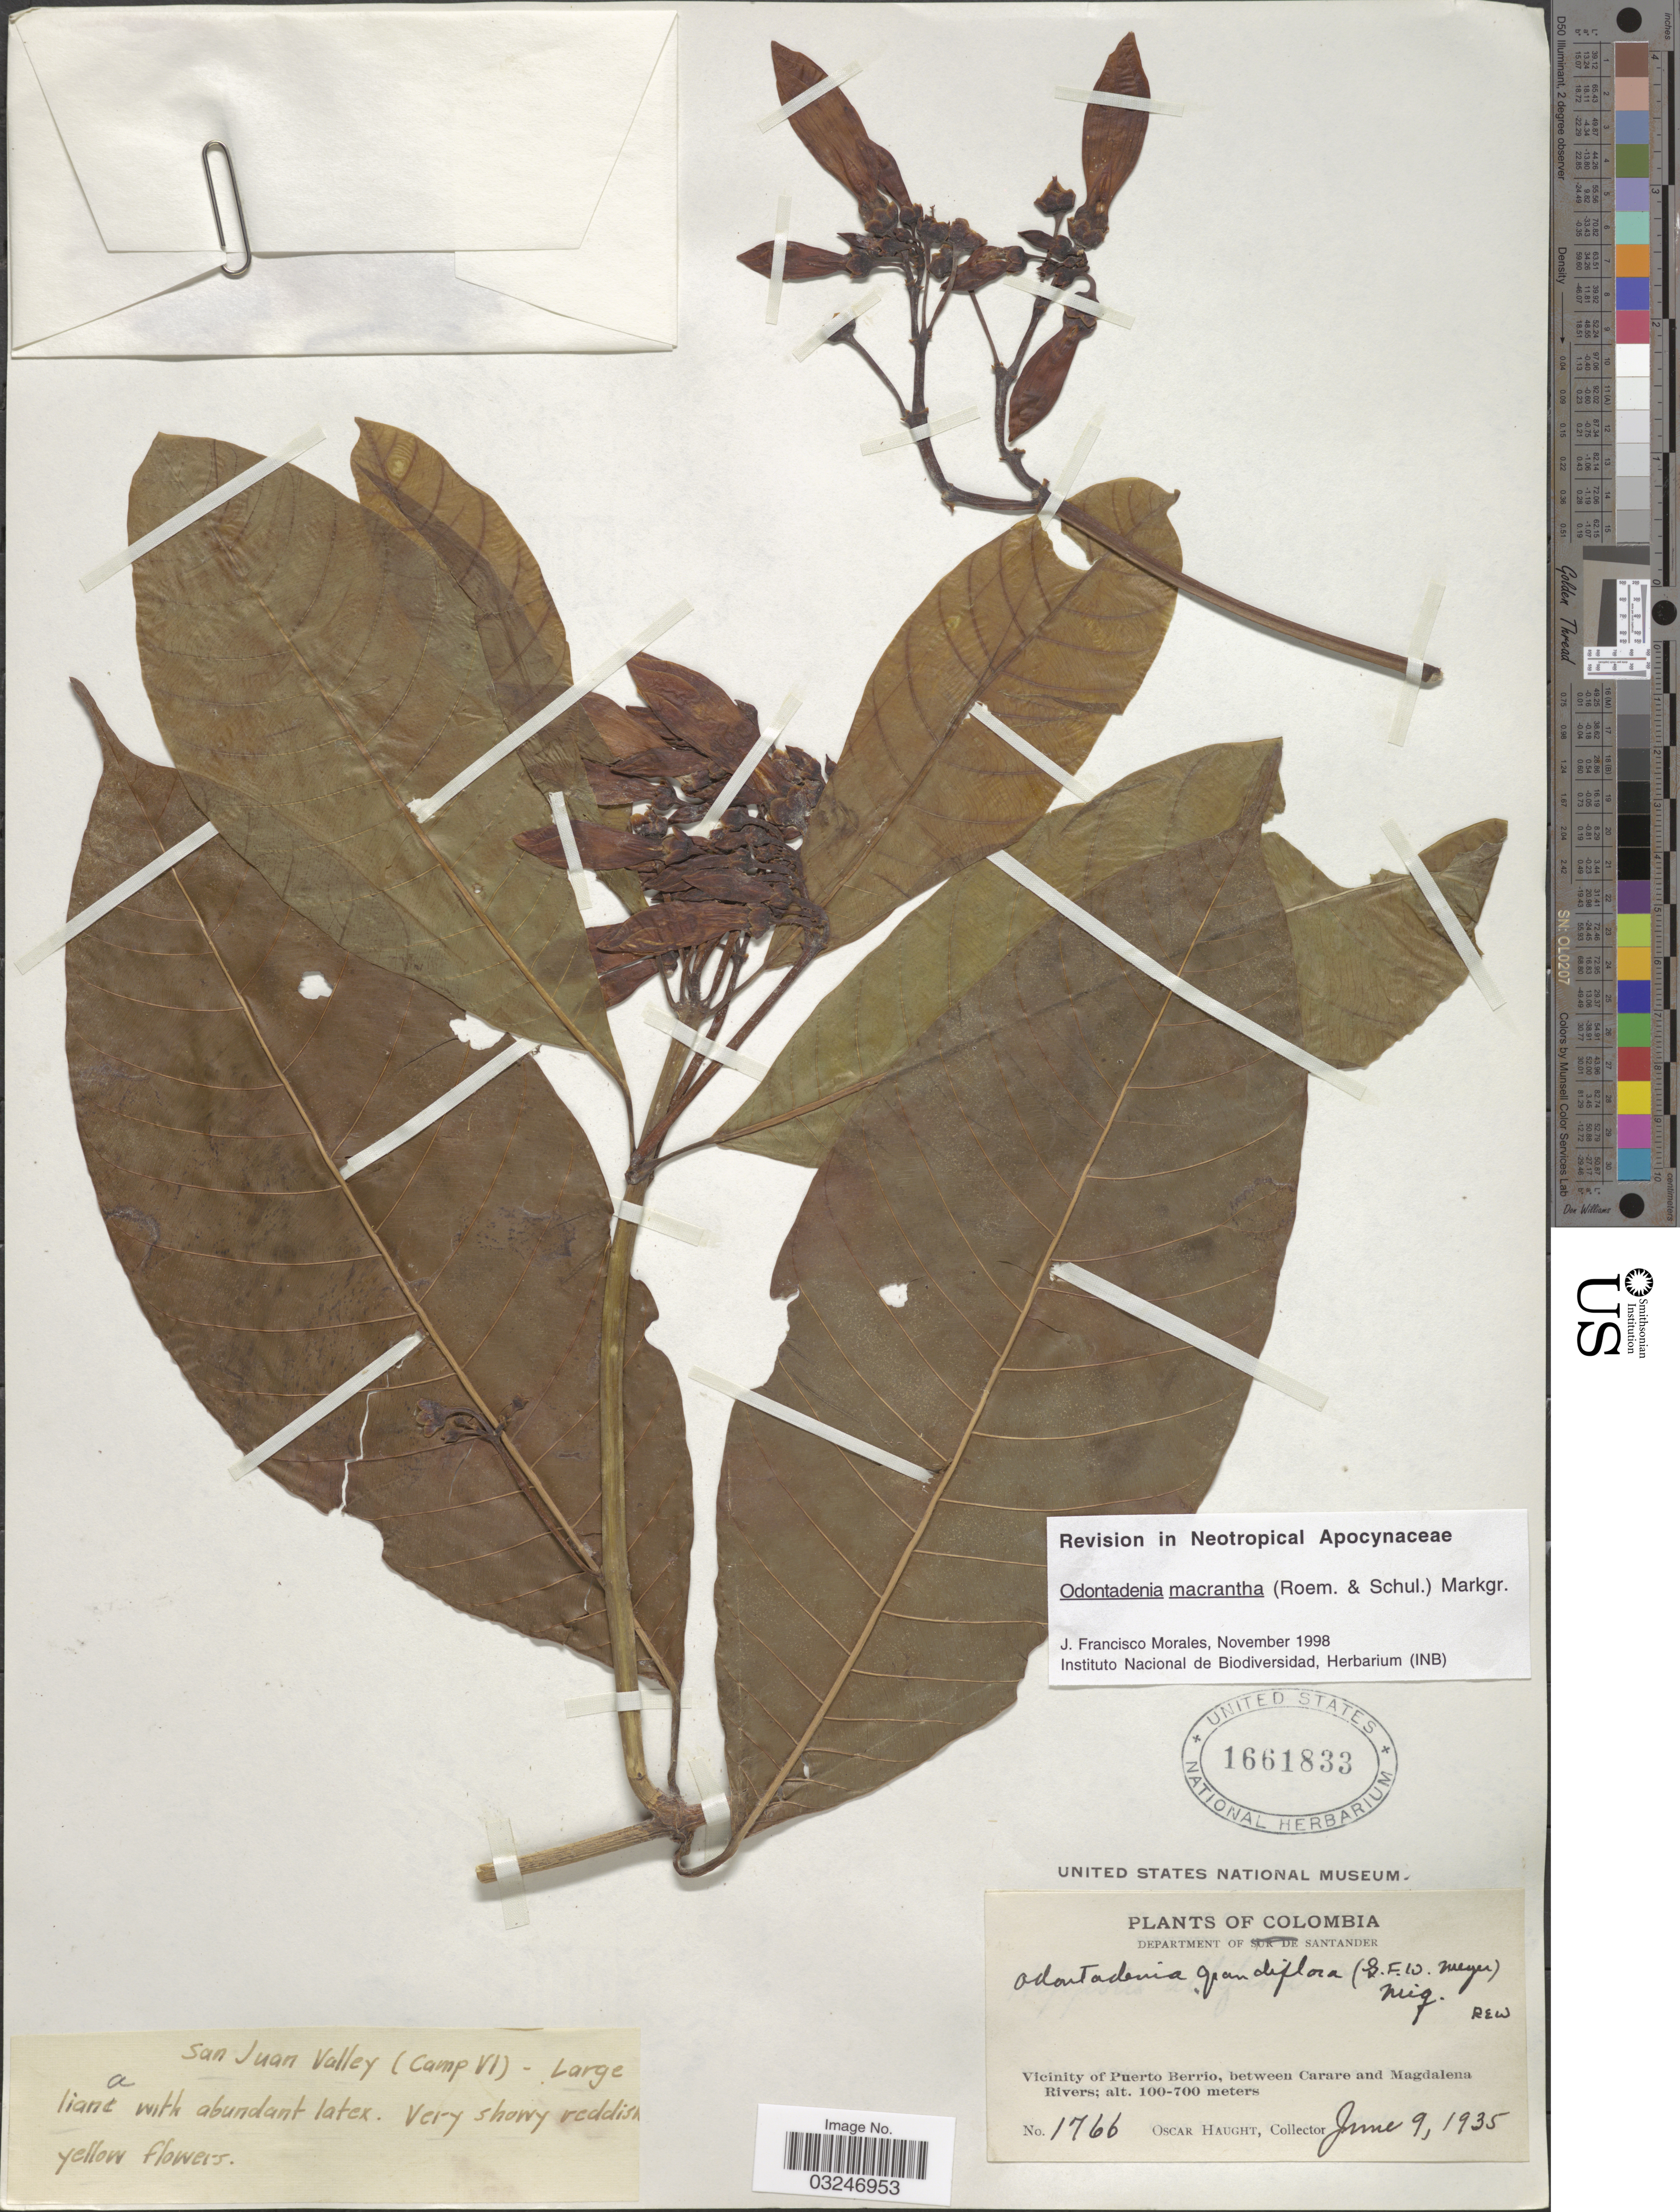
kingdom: Plantae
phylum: Tracheophyta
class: Magnoliopsida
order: Gentianales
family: Apocynaceae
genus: Odontadenia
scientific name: Odontadenia macrantha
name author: (Roem. & Schult.) Markgr.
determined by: Morales, J. F.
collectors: O. L. Haught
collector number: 1766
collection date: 1935-06-09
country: Colombia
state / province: Santander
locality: Department of Santander, Vicinity of Puerto Berrio, between Carare and Magdalena Rivers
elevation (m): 100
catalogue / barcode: US 1661833